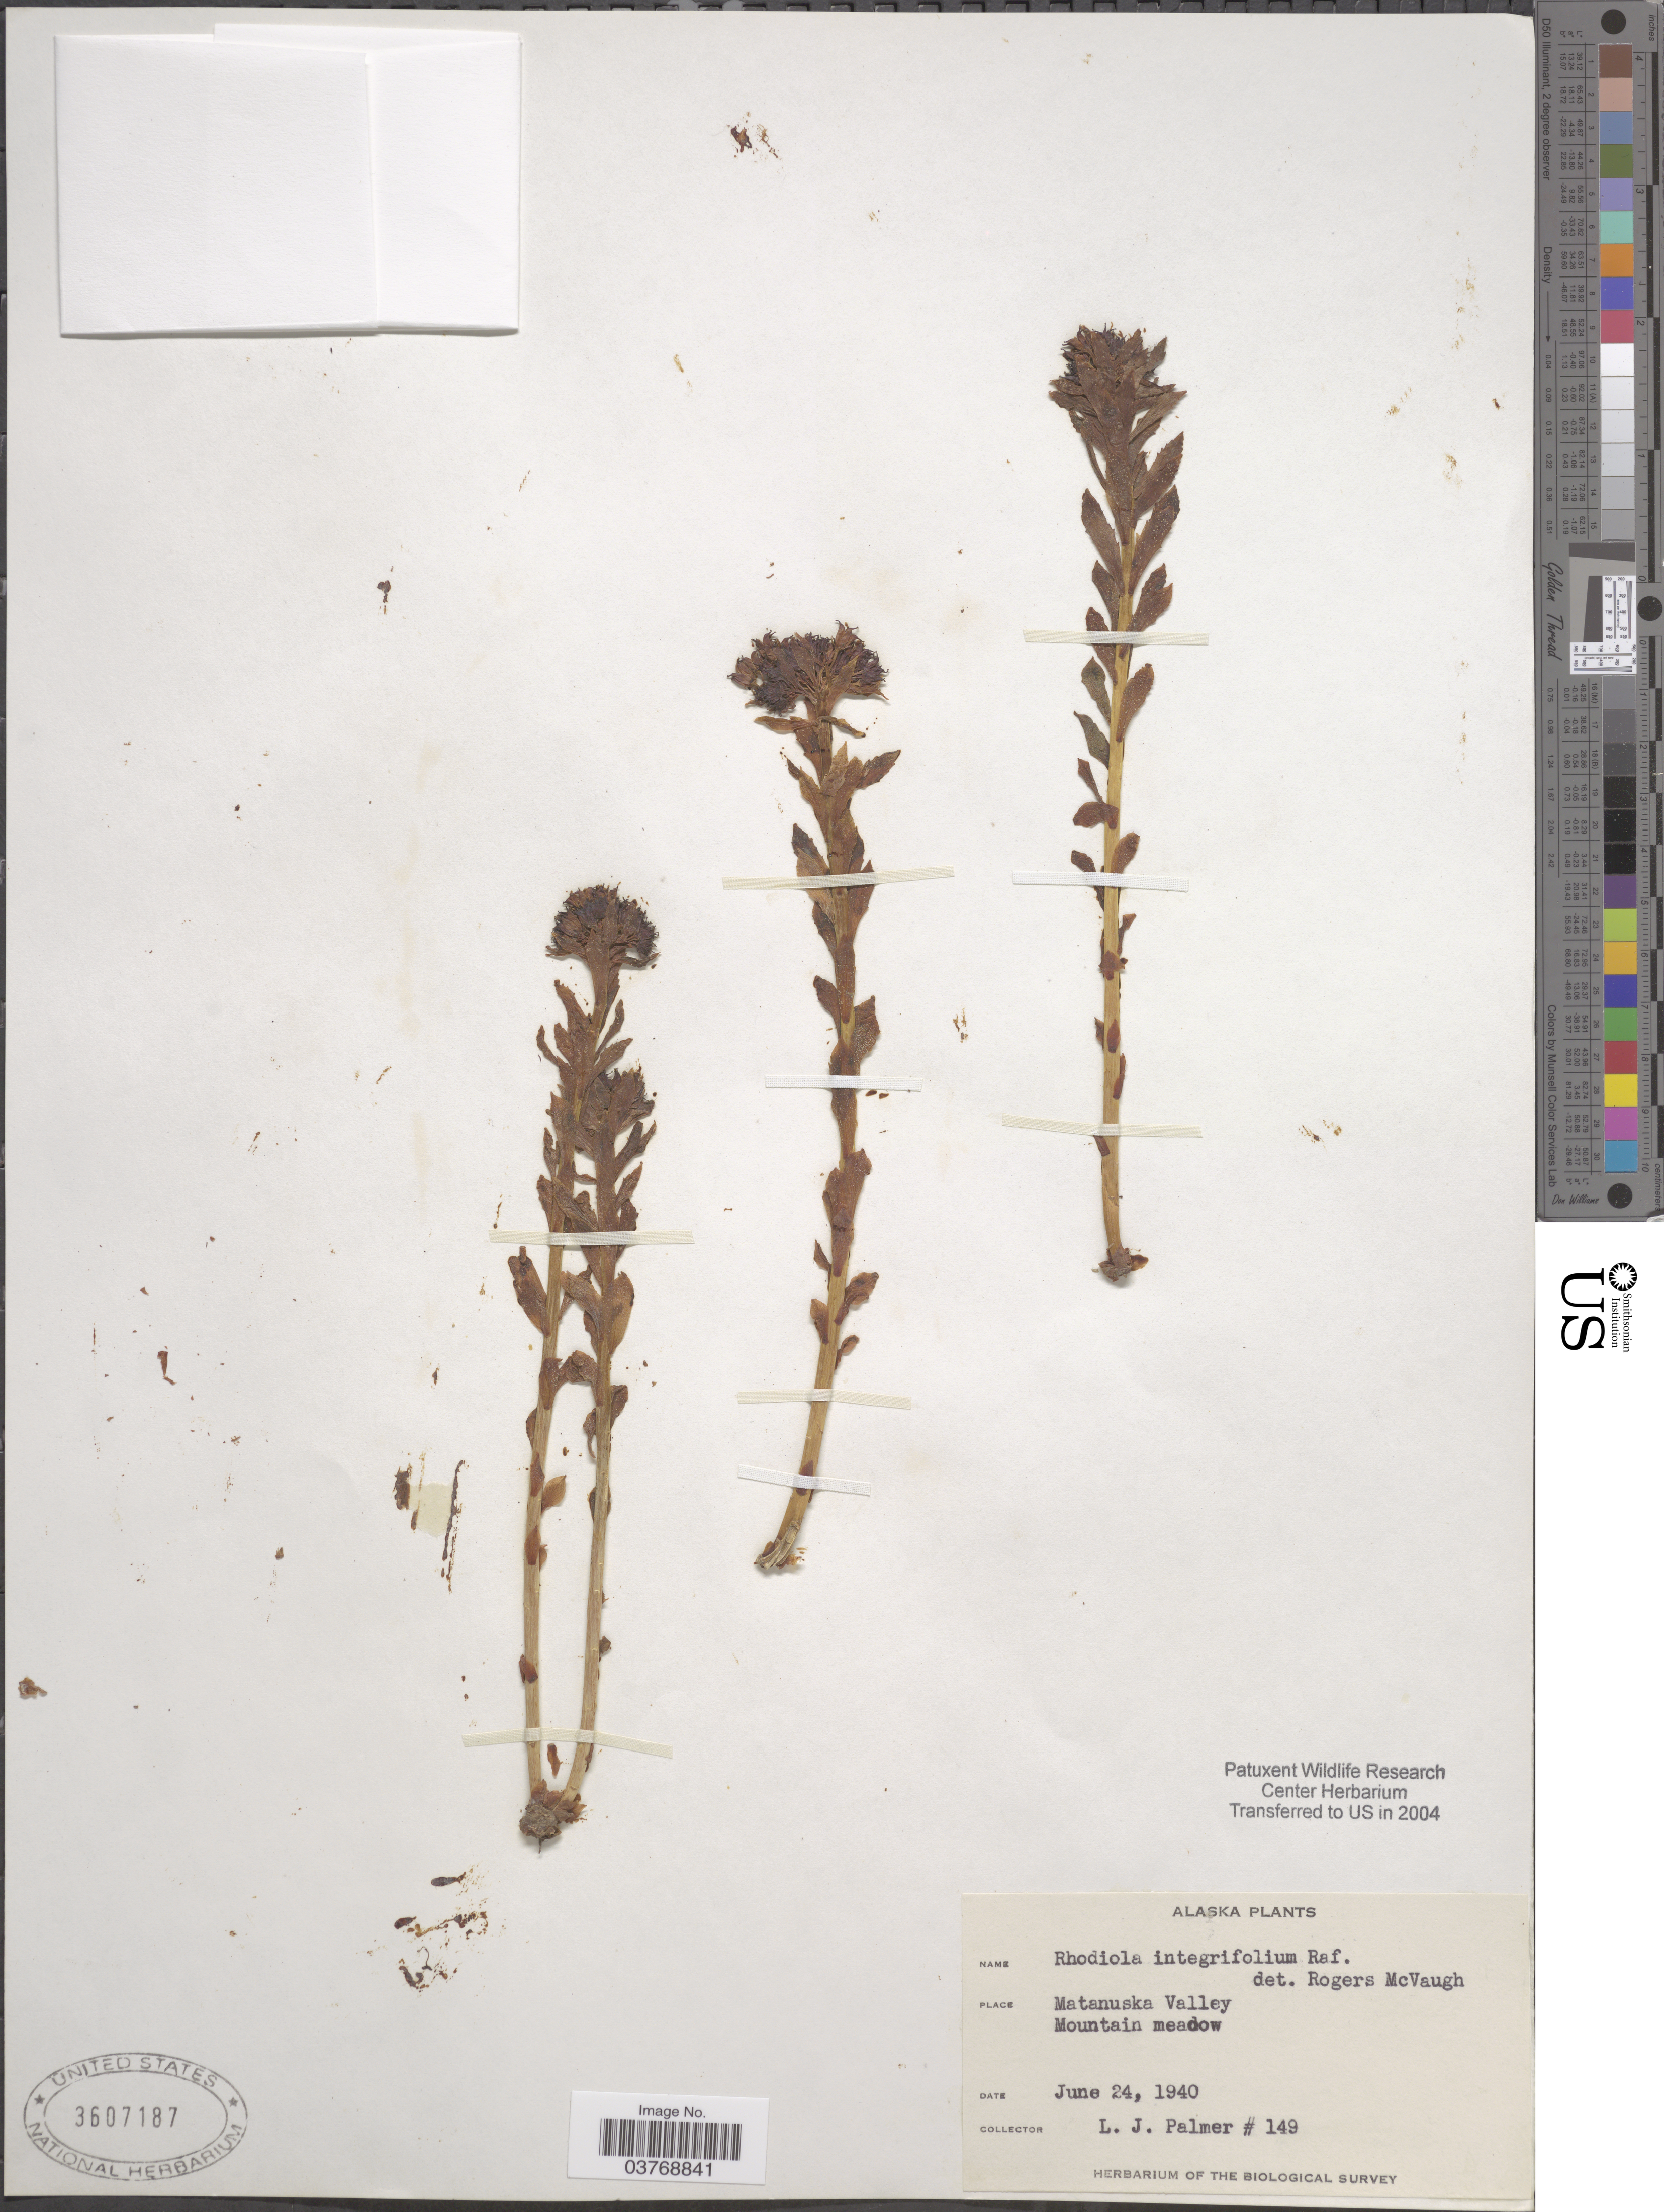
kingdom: Plantae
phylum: Tracheophyta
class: Magnoliopsida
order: Saxifragales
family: Crassulaceae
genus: Rhodiola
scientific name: Rhodiola integrifolia subsp. integrifolia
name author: Raf.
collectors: L. J. Palmer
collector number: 149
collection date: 1940-06-24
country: United States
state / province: Alaska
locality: Matanuska Valley, Mountain meadow.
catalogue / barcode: US 3607187